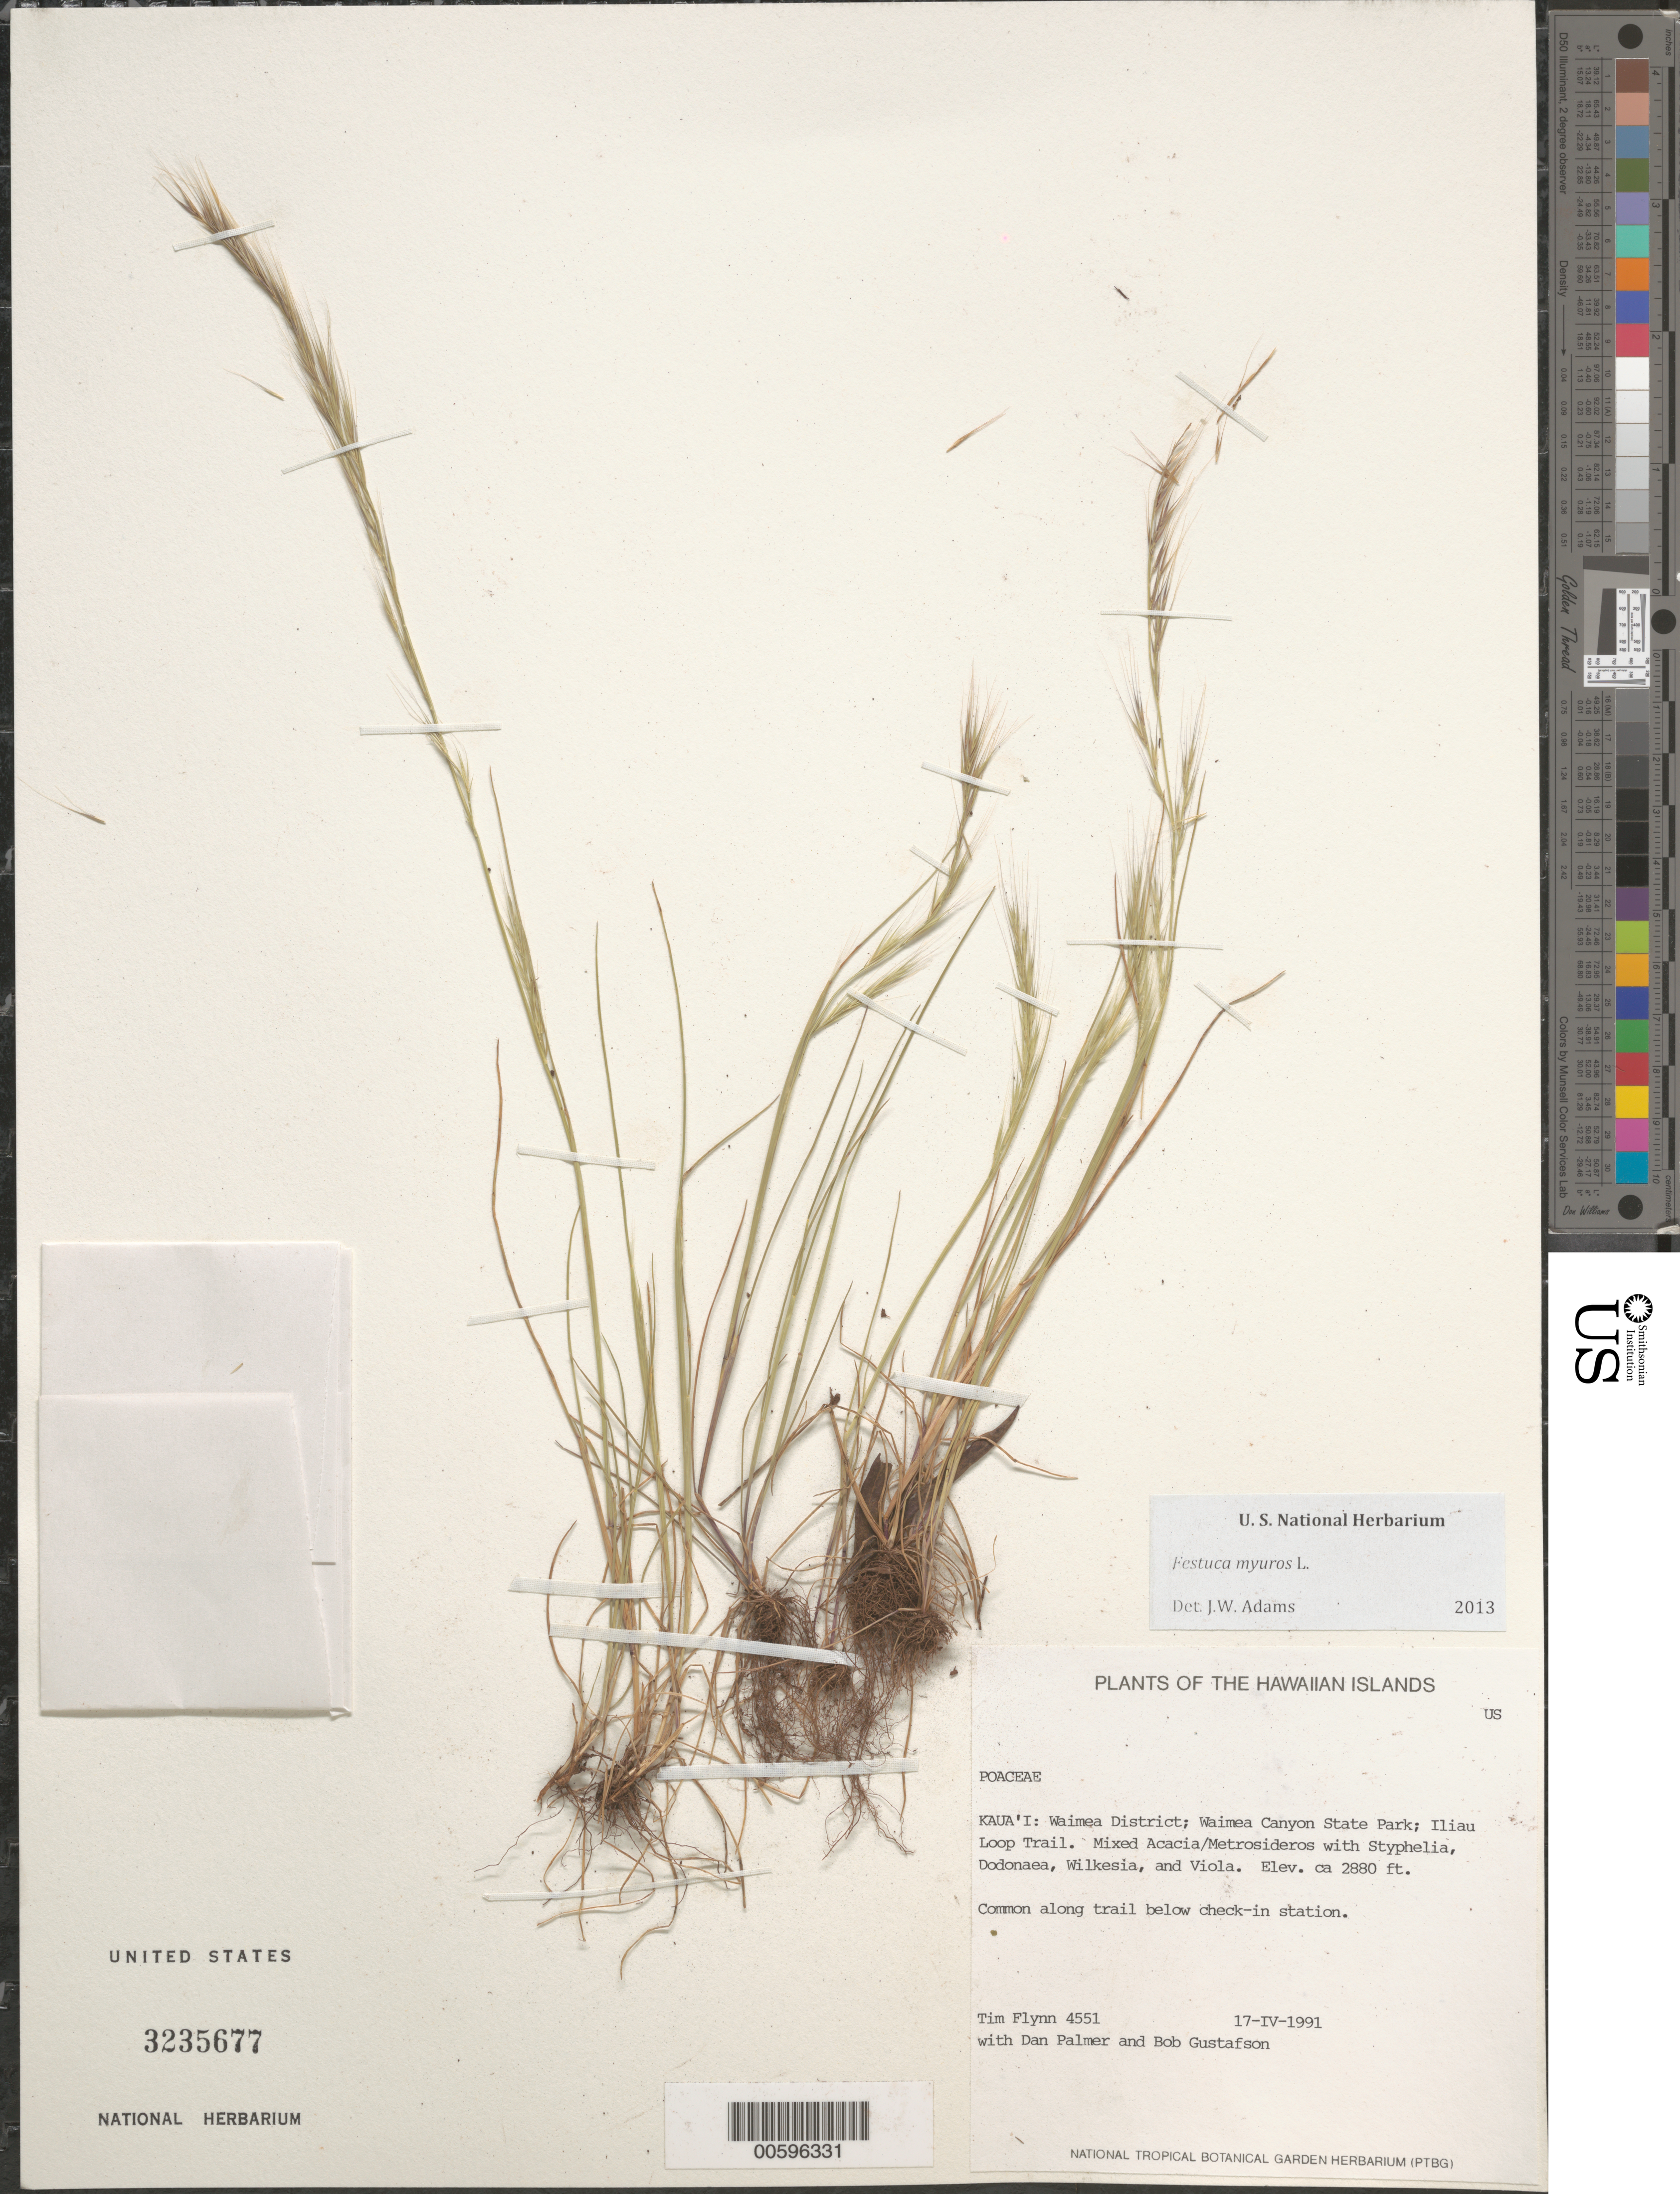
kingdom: Plantae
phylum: Tracheophyta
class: Liliopsida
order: Poales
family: Poaceae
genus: Festuca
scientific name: Festuca myuros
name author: L.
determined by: Adams, J. W.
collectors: T. W. Flynn, D. Palmer & B. Gustafson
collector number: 4551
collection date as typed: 17 Apr 1991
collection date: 1991-04-17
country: United States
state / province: Hawaii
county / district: Kauai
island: Kaua'i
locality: Waimea District; Waimea Canyon State Park; Iliau Loop Trail.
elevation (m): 878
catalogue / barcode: US 3235677